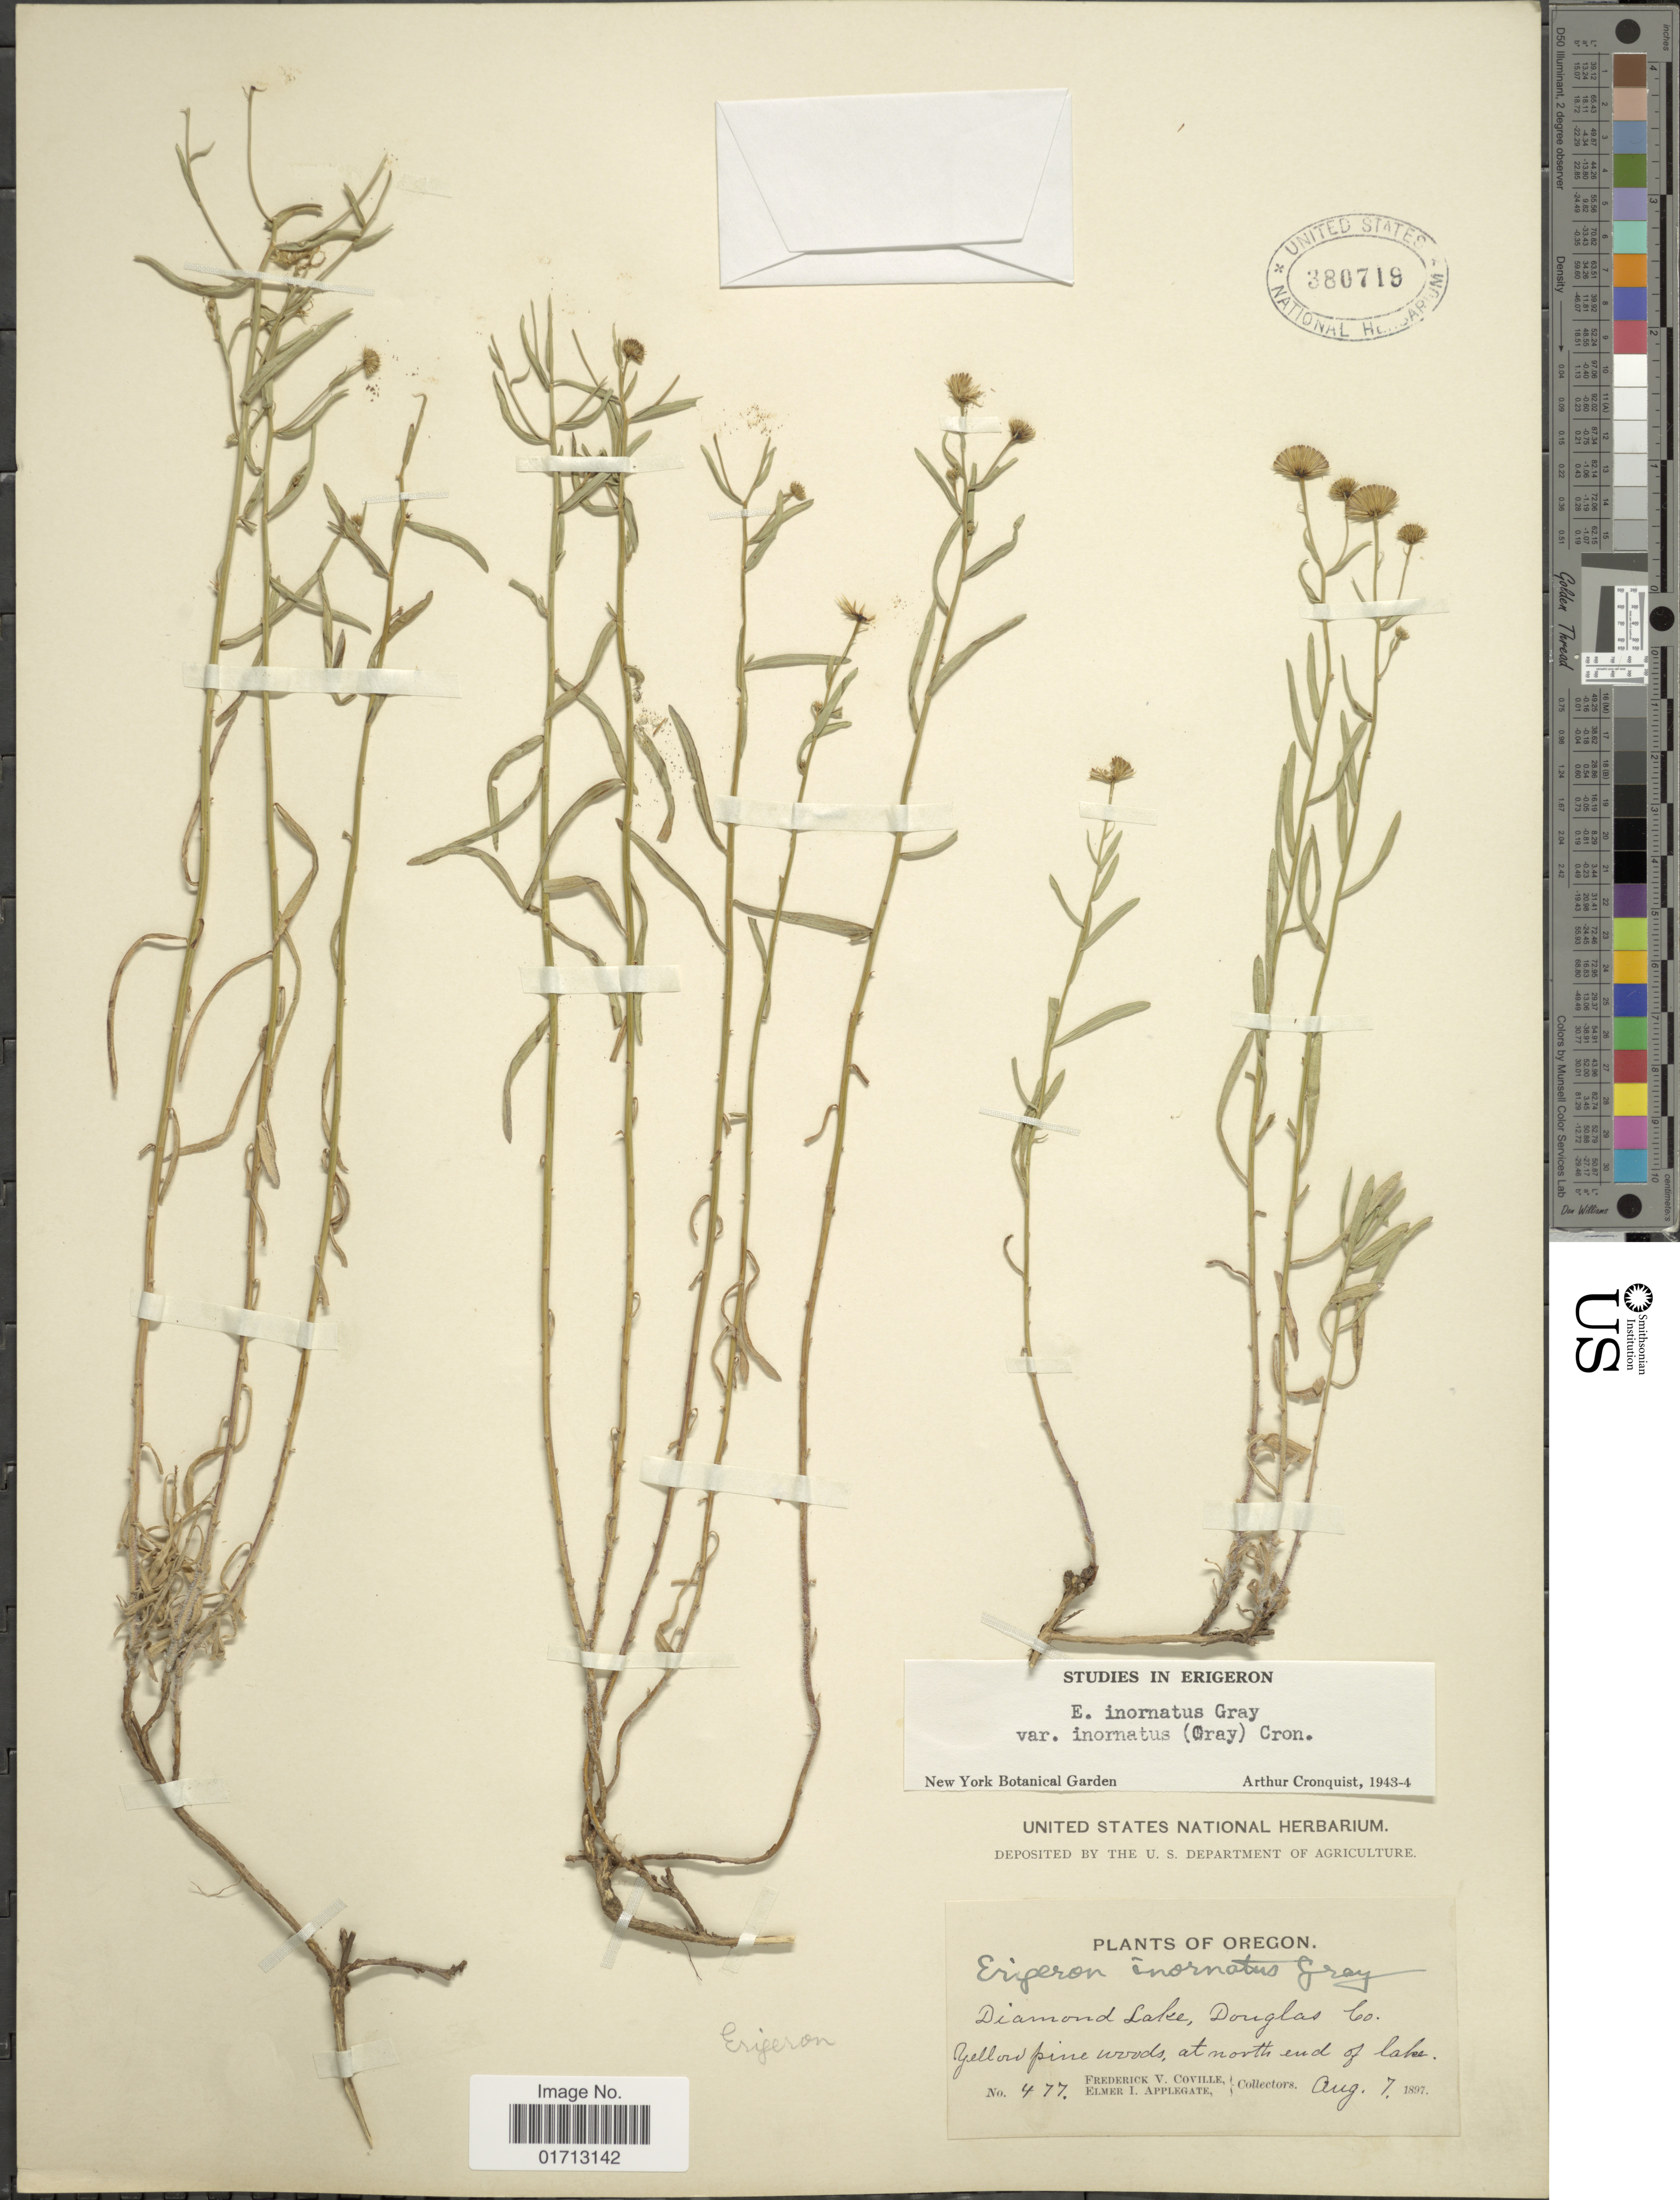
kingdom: Plantae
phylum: Tracheophyta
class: Magnoliopsida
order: Asterales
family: Asteraceae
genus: Erigeron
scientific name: Erigeron inornatus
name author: (A. Gray) A. Gray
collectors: F. V. Coville & E. I. Applegate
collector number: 477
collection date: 1897-08-07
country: United States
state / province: Oregon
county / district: Douglas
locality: Diamond Lake, Douglas Co., at north end of lake.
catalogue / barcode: US 380719